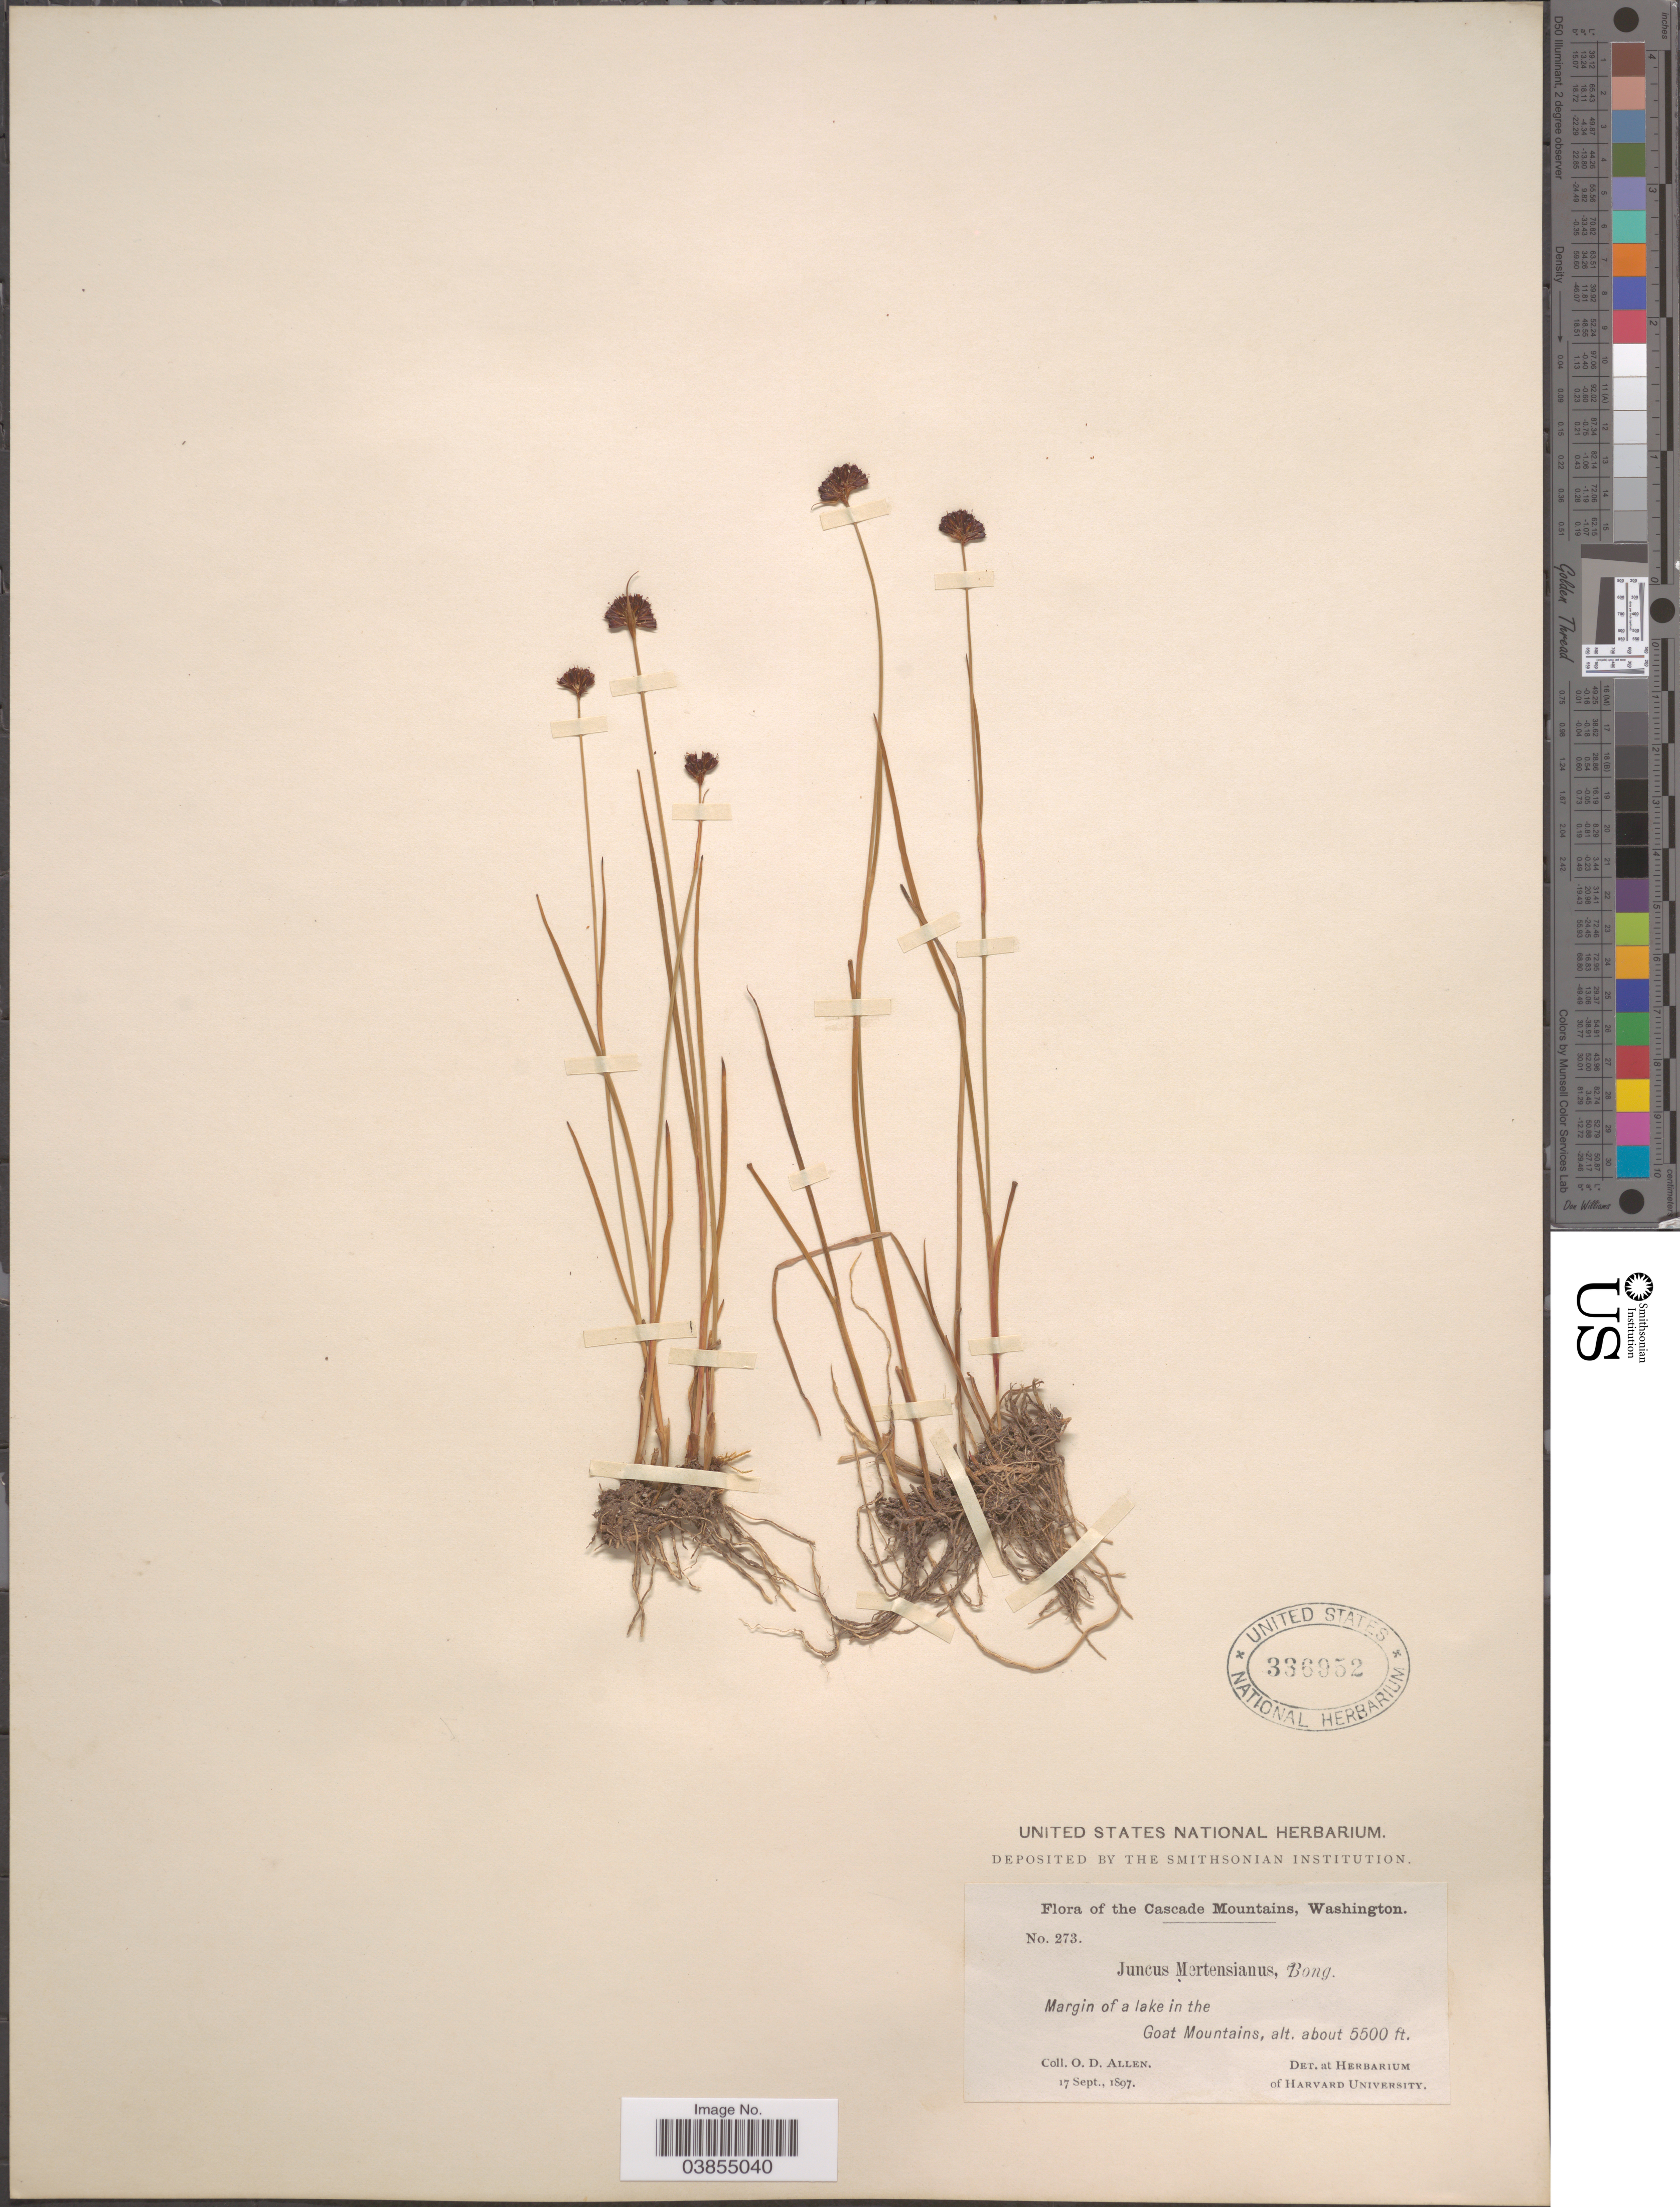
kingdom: Plantae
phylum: Tracheophyta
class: Liliopsida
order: Poales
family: Juncaceae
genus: Juncus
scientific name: Juncus mertensianus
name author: Bong.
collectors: O. D. Allen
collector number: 273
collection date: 1897-09-17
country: United States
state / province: Washington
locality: Cascade Mountains. Margin of a lake in the Goat Mountains.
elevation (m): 1676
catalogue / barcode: US 336952